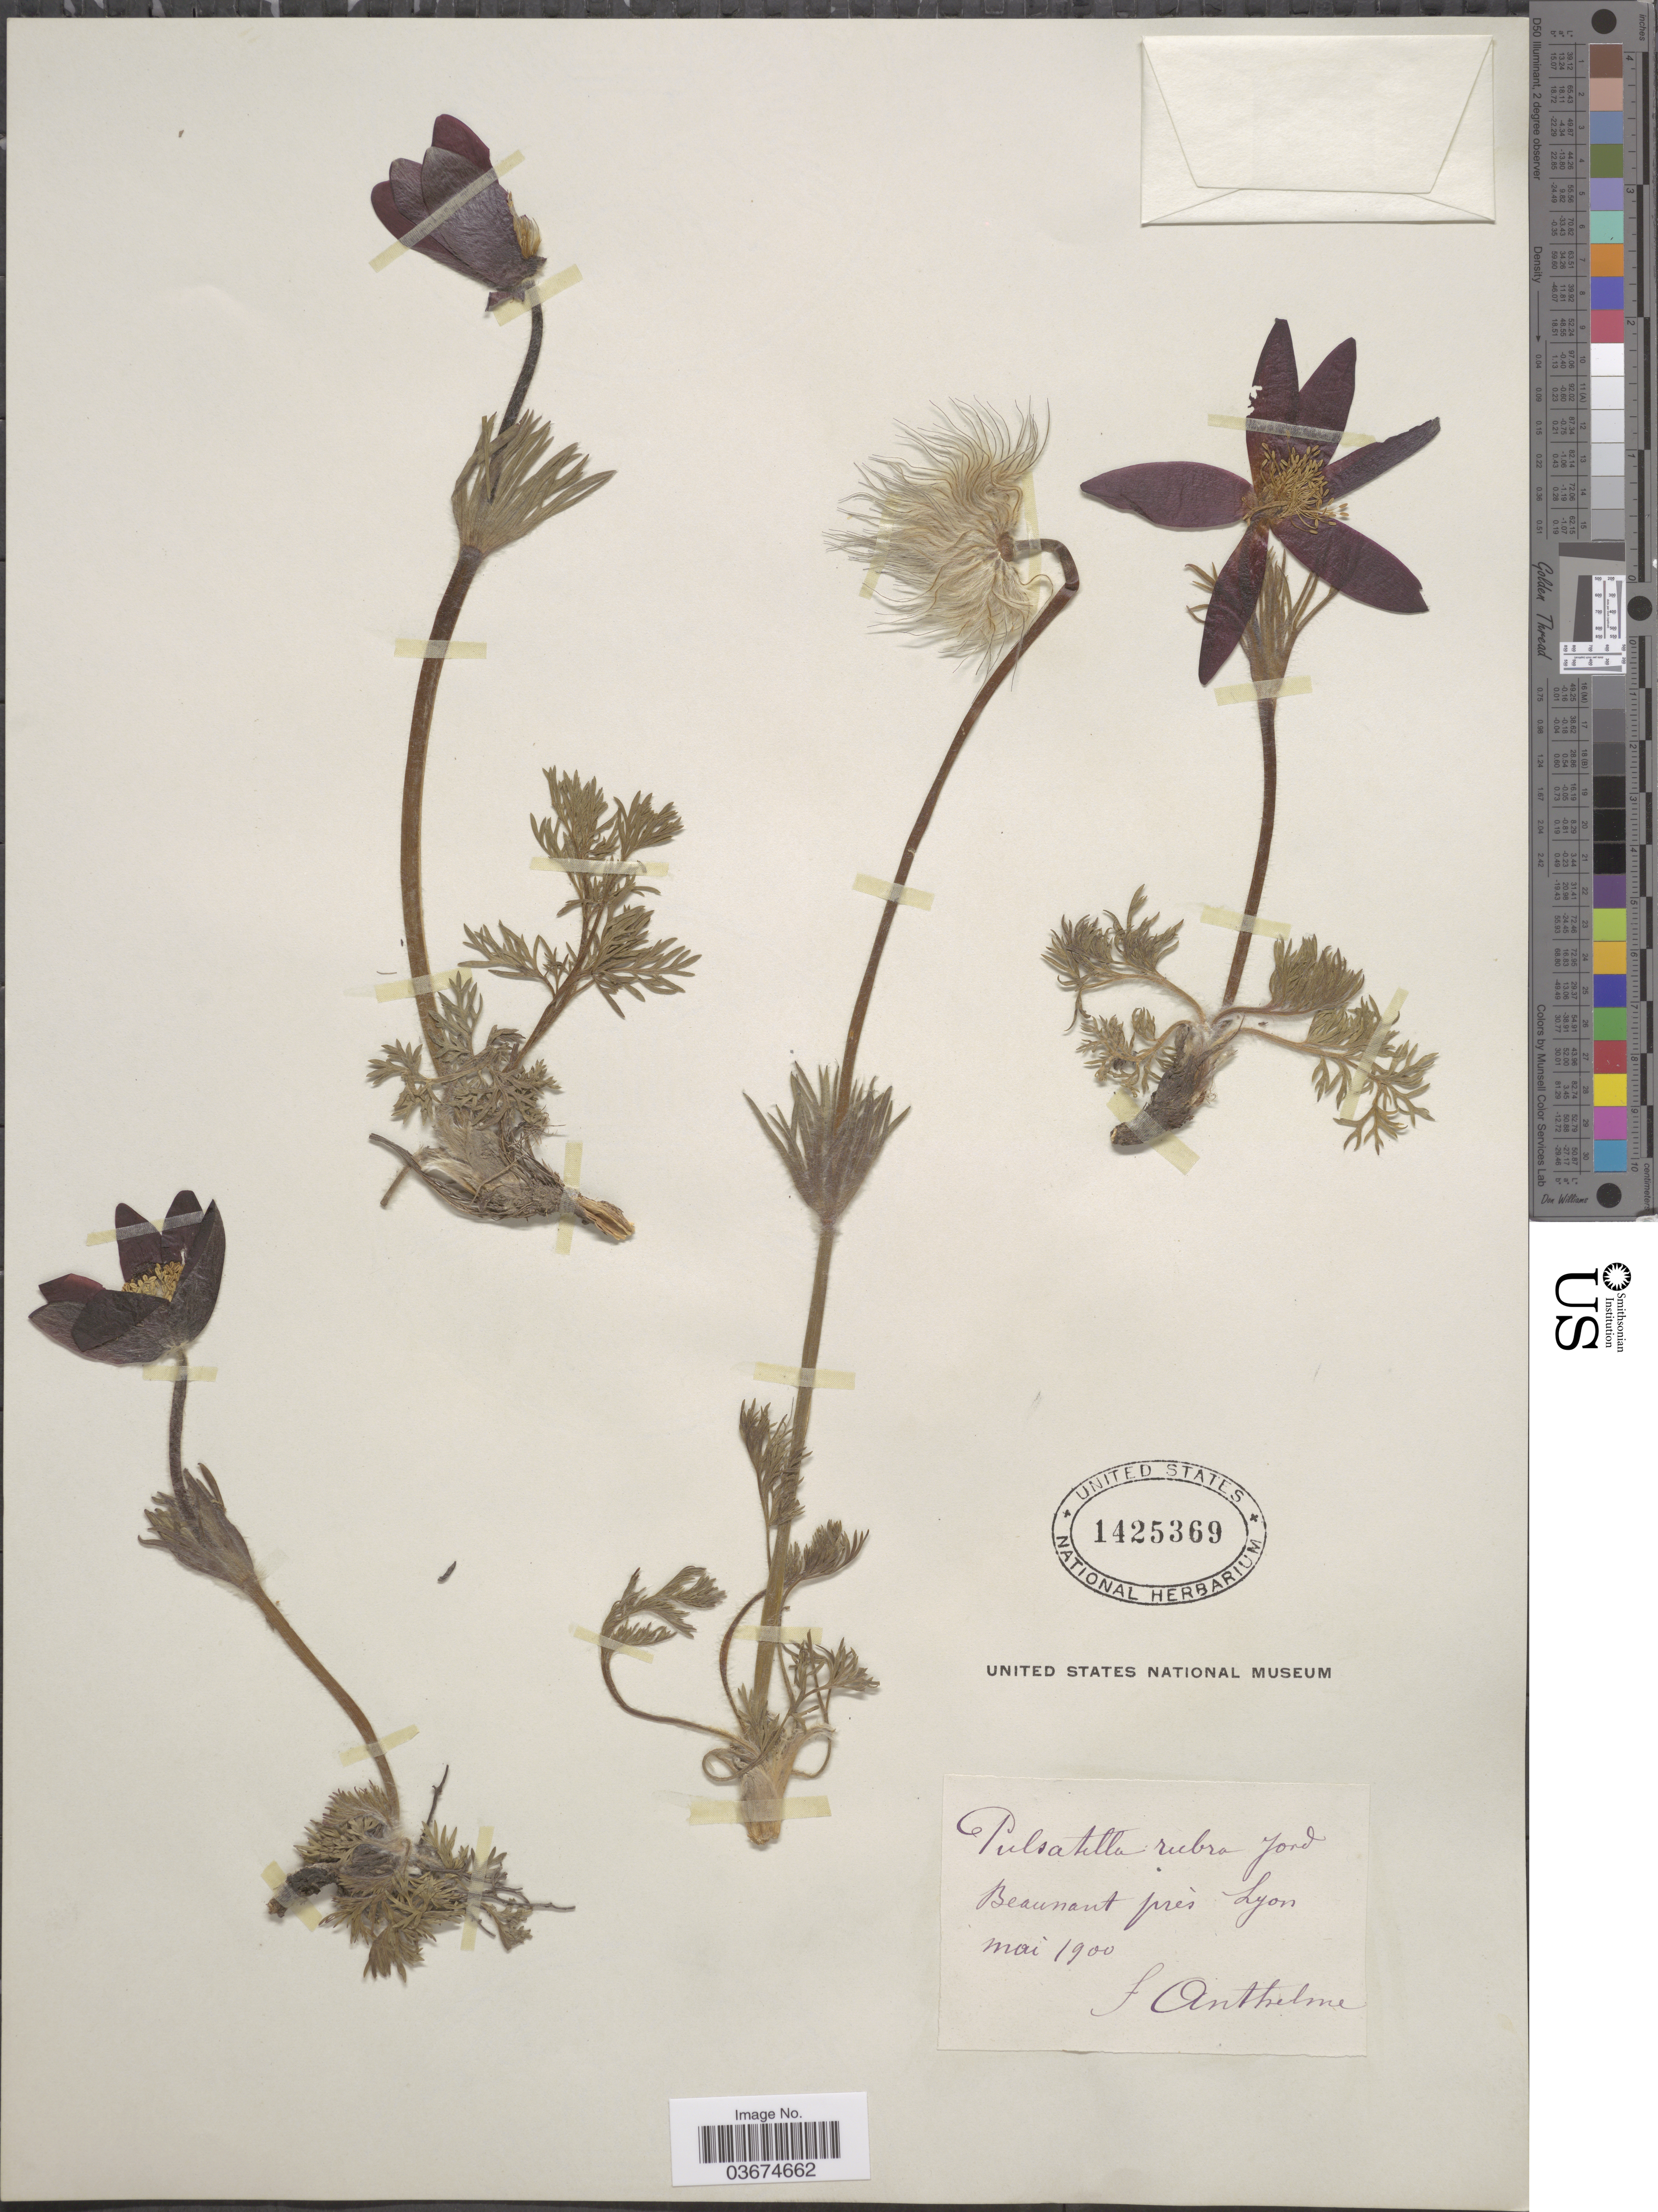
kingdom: Plantae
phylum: Tracheophyta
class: Magnoliopsida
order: Ranunculales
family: Ranunculaceae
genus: Pulsatilla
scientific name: Pulsatilla rubra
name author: (Lam.) Delarbre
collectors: F. Anthelme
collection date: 1900-05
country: France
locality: Beaumont près Lyon.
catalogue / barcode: US 1425369